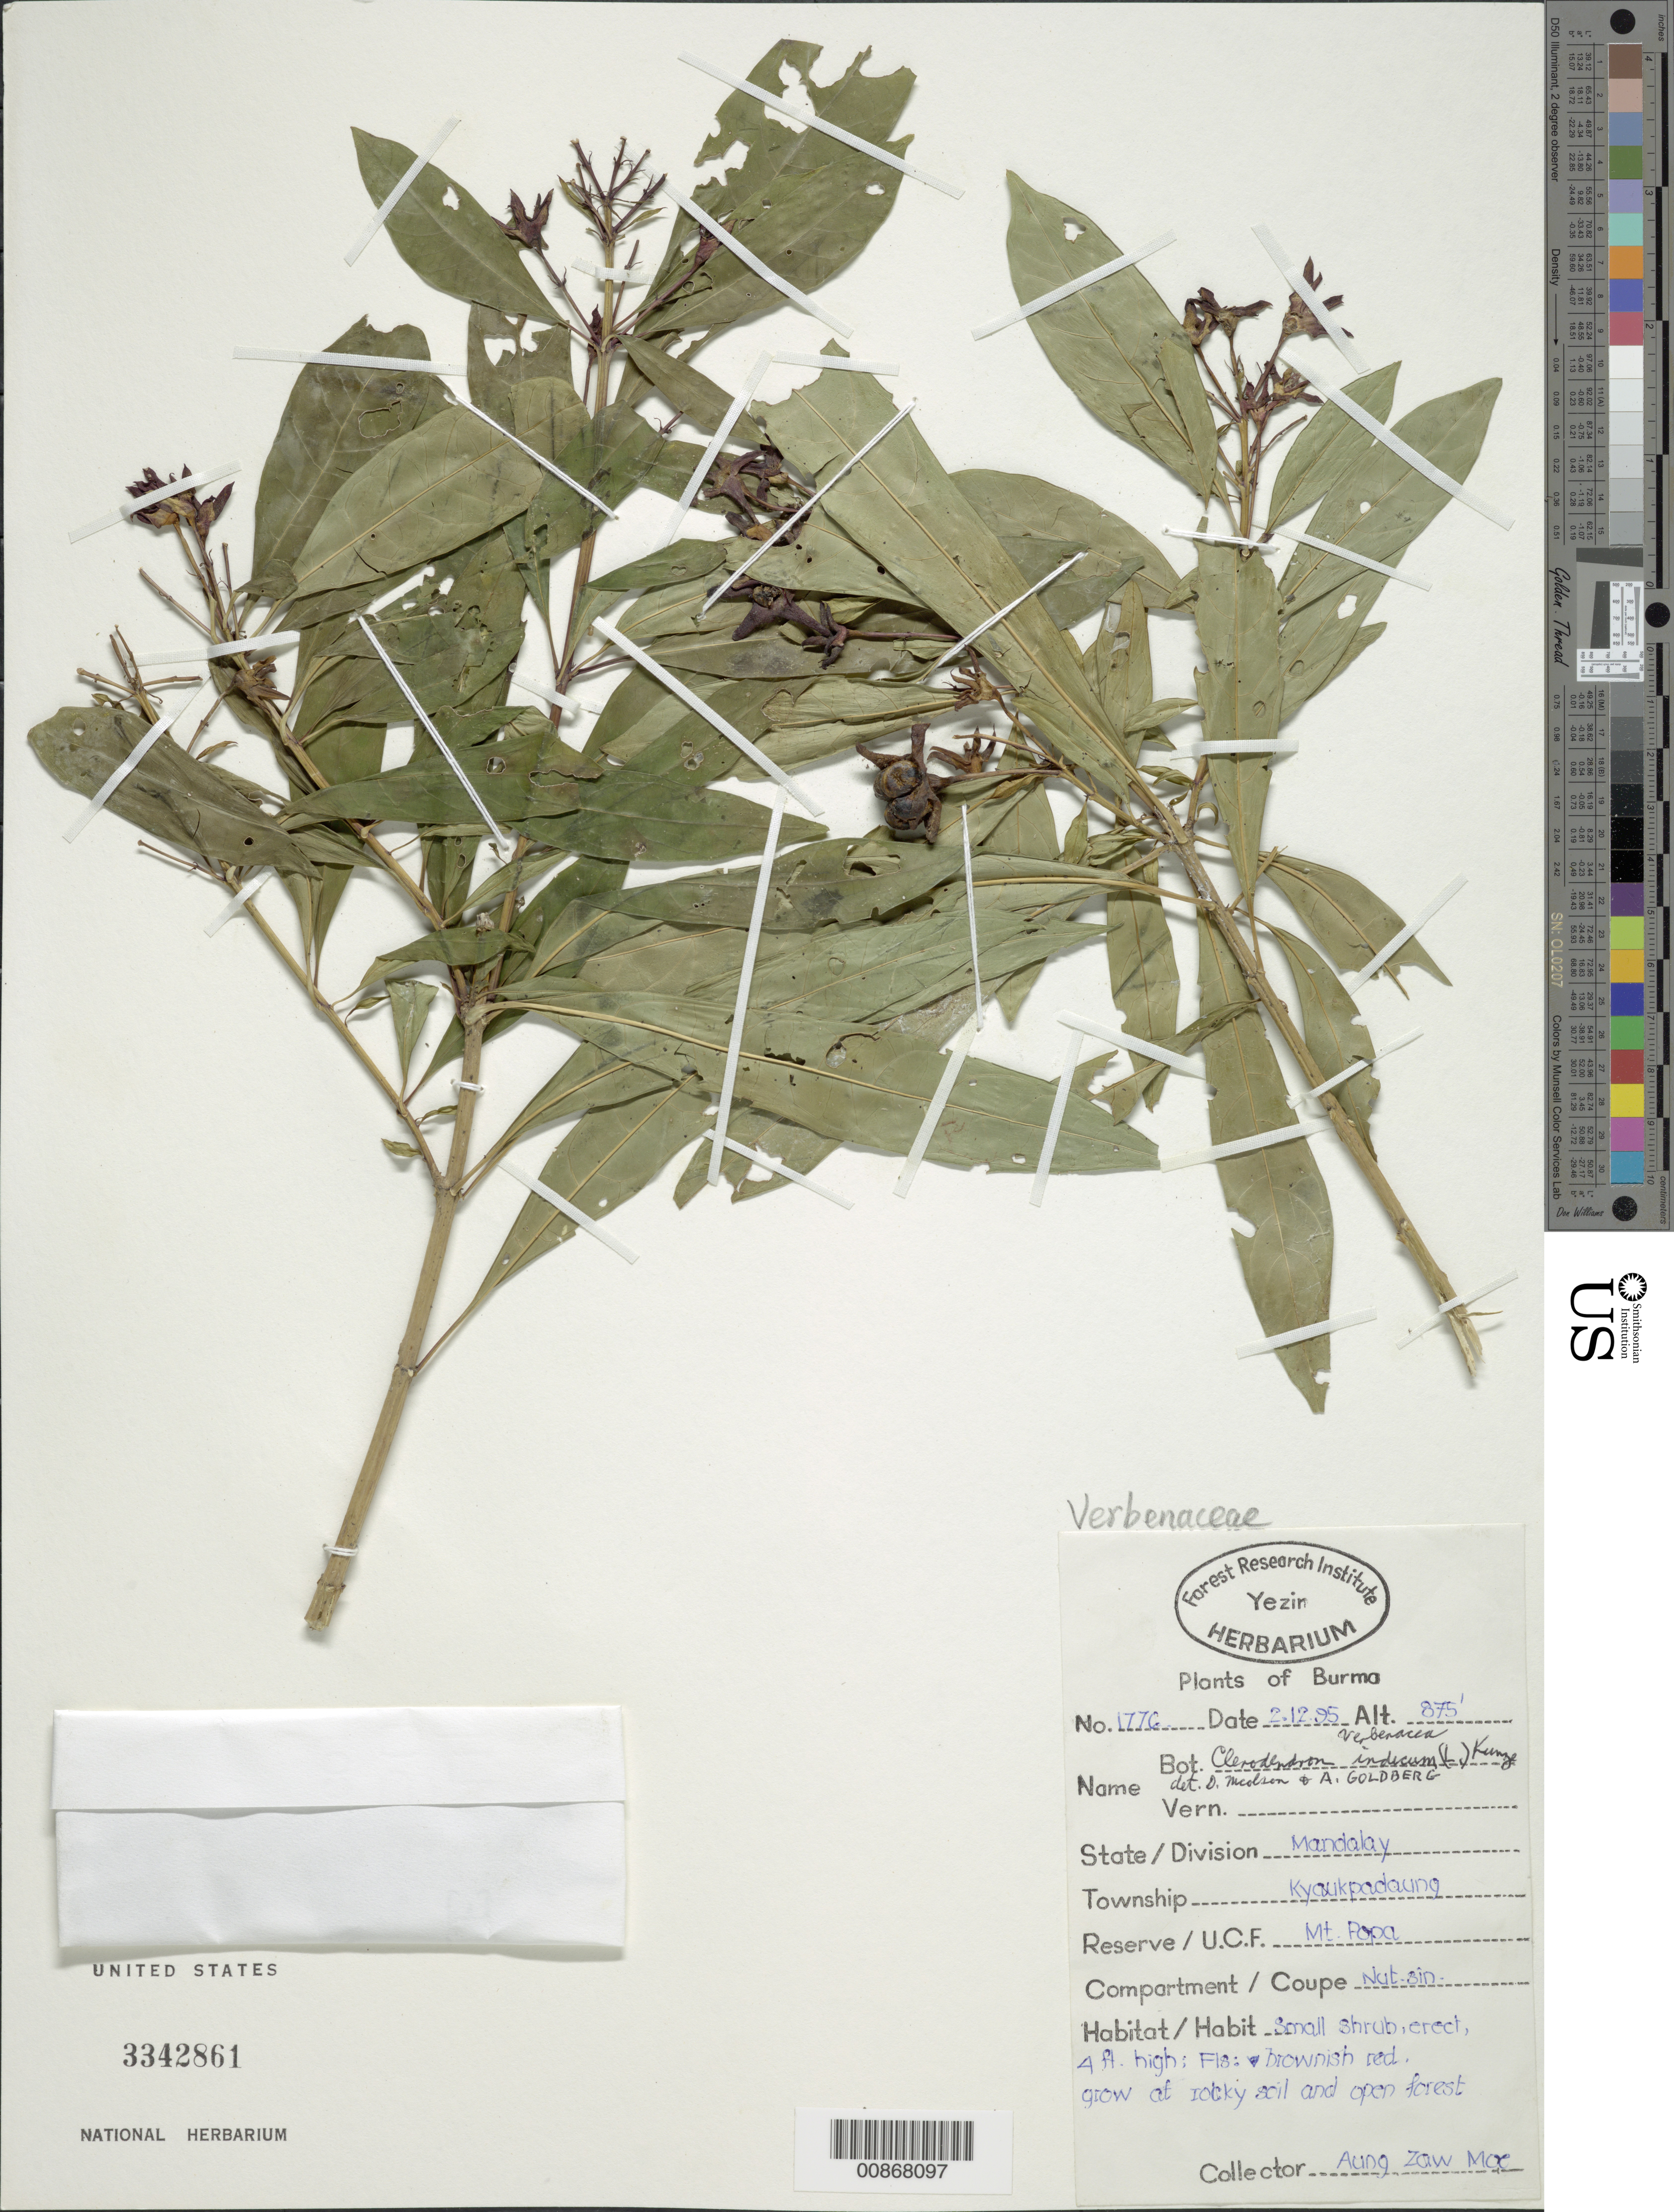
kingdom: Plantae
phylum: Tracheophyta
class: Magnoliopsida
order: Lamiales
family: Lamiaceae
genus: Clerodendrum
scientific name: Clerodendrum indicum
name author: (L.) Kuntze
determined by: Nicolson, D. H.; Goldberg, A.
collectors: Aung Zaw Moe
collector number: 1776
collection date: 1995-02-12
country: Myanmar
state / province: Mandalay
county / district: Kyaukpadaung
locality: Mt. Popa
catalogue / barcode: US 3342861